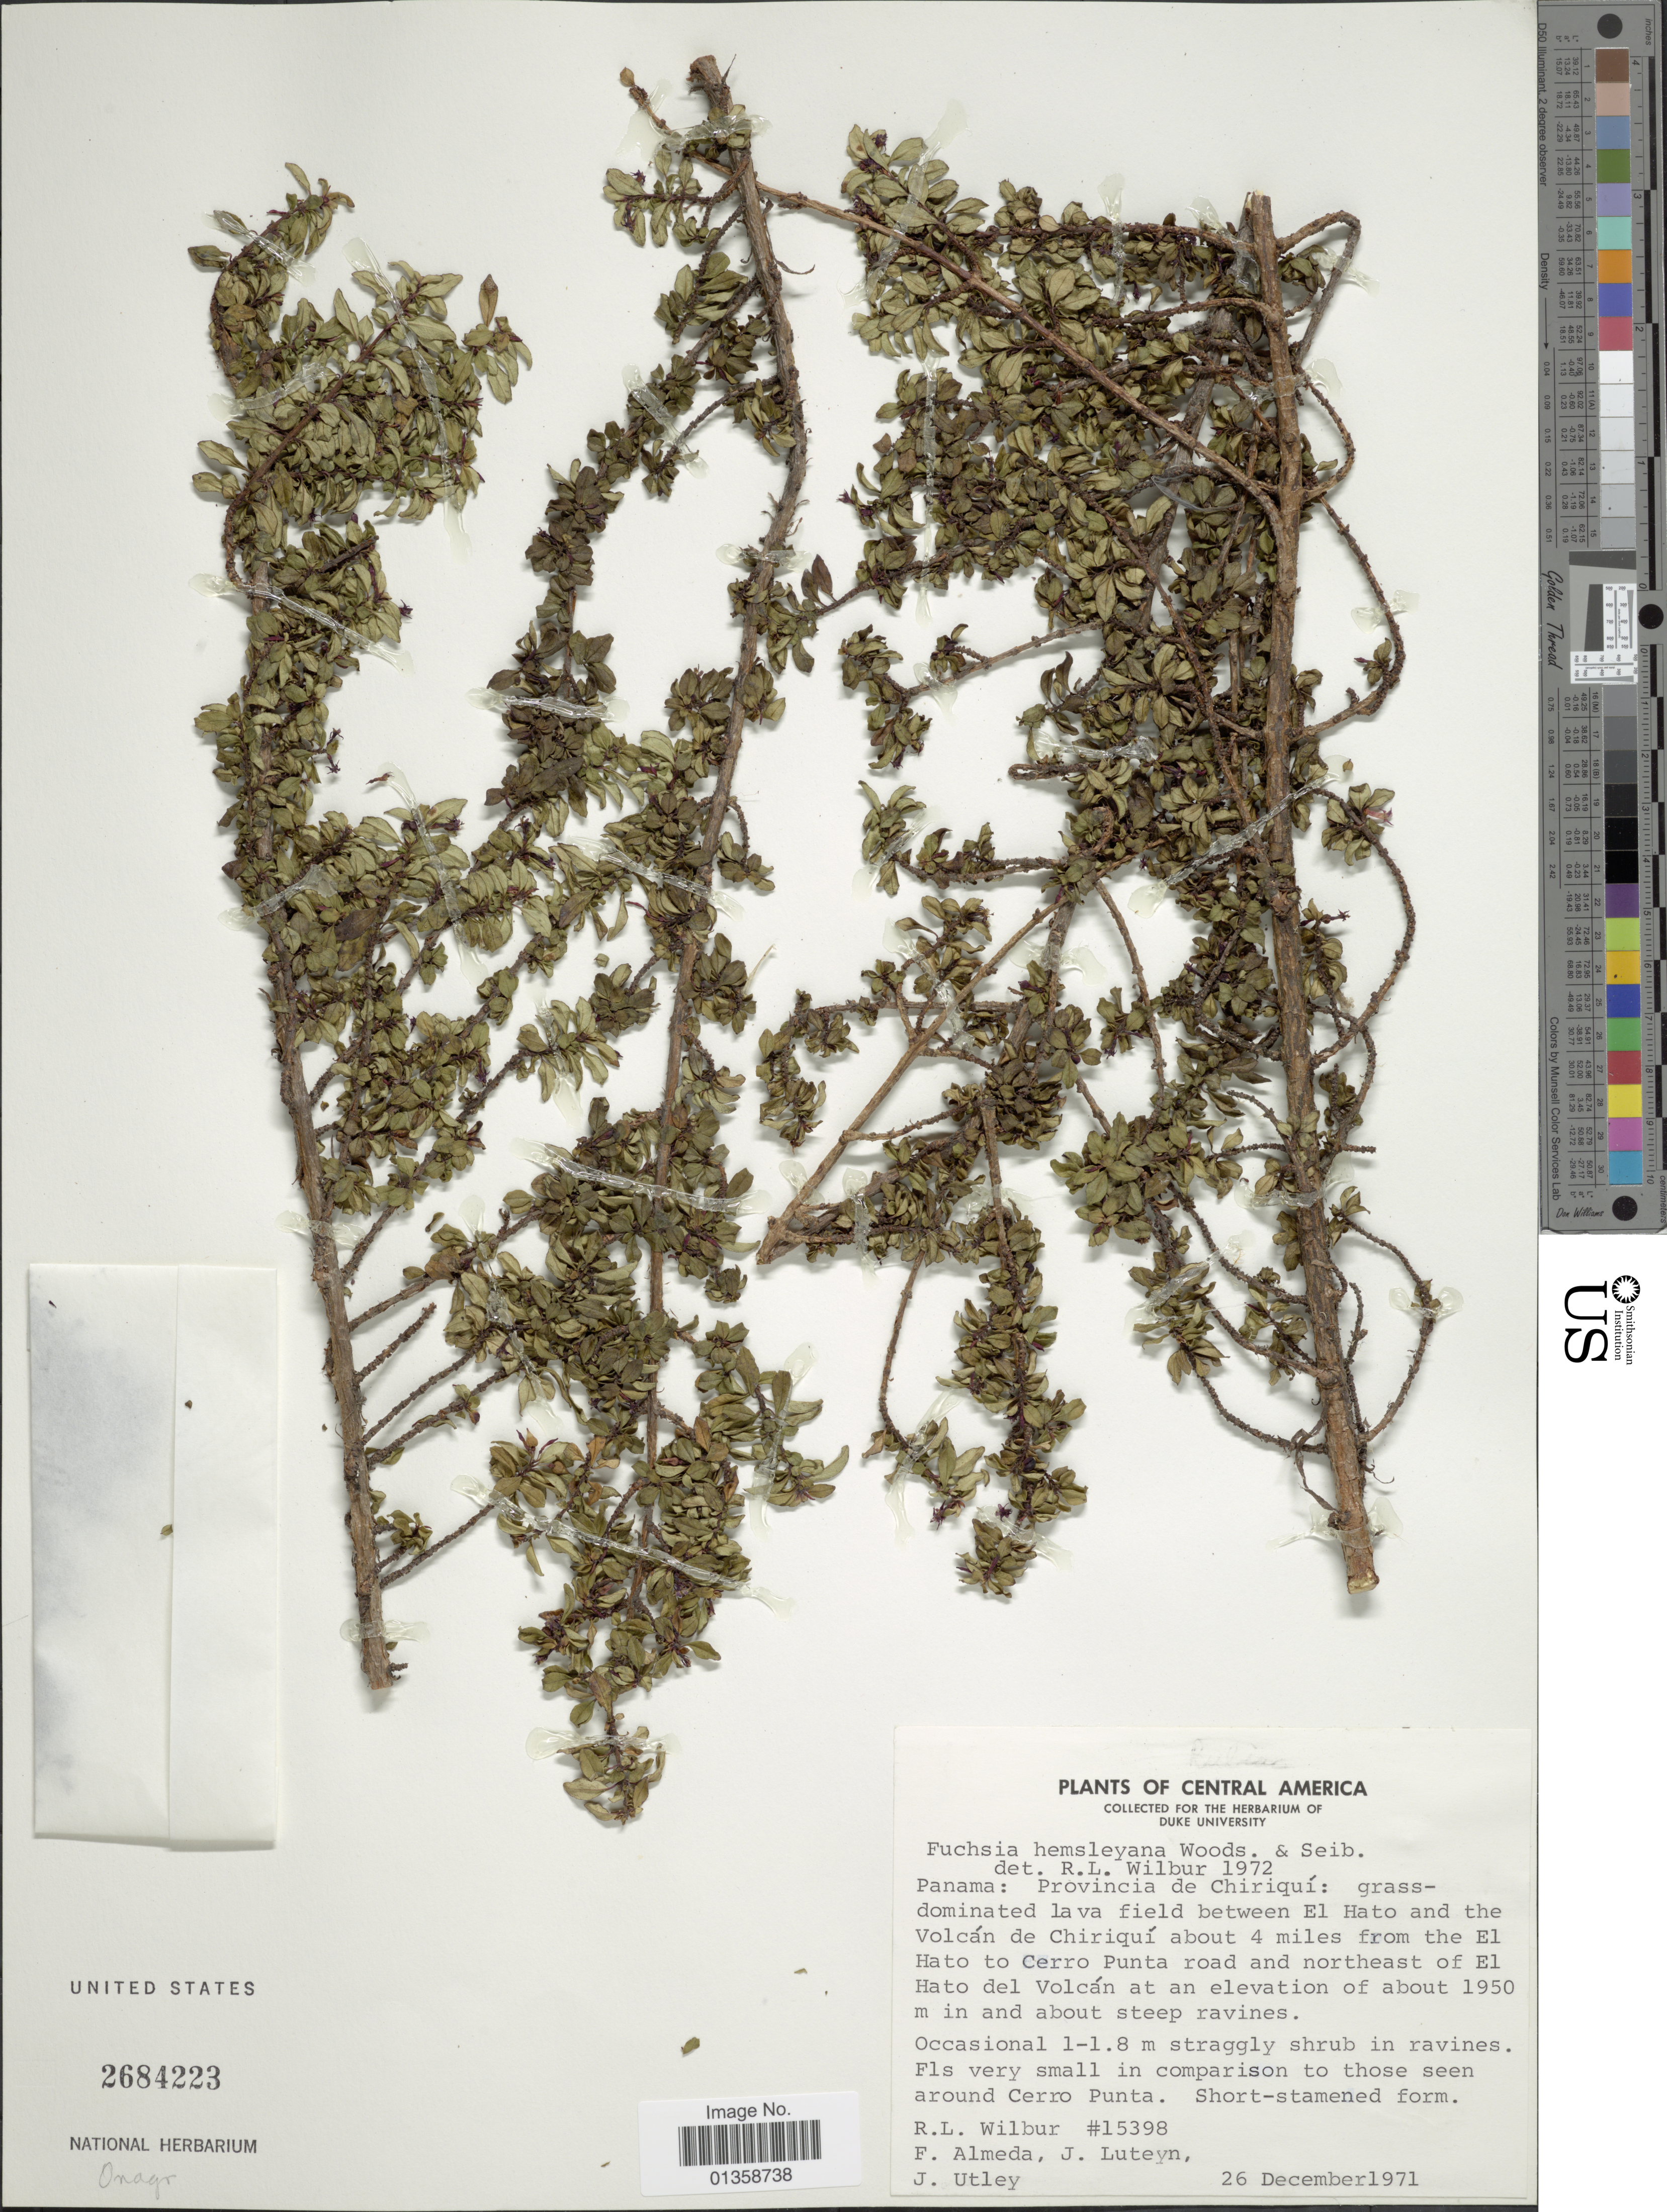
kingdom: Plantae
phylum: Tracheophyta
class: Magnoliopsida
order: Myrtales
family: Onagraceae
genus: Fuchsia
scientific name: Fuchsia microphylla subsp. hemsleyana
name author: (Woodson & Seibert) Breedlove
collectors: R. L. Wilbur, F. Almeda, J. L. Luteyn & J. Utley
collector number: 15398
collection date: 1971-12-26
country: Panama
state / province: Chiriqui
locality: Grass dominated lava field between El Hato and the Volcán de Chiriquí about 4 miles from the El Hato to Cerro Punta road and northeast of El Hato del Volcán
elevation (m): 1950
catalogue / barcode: US 2684223